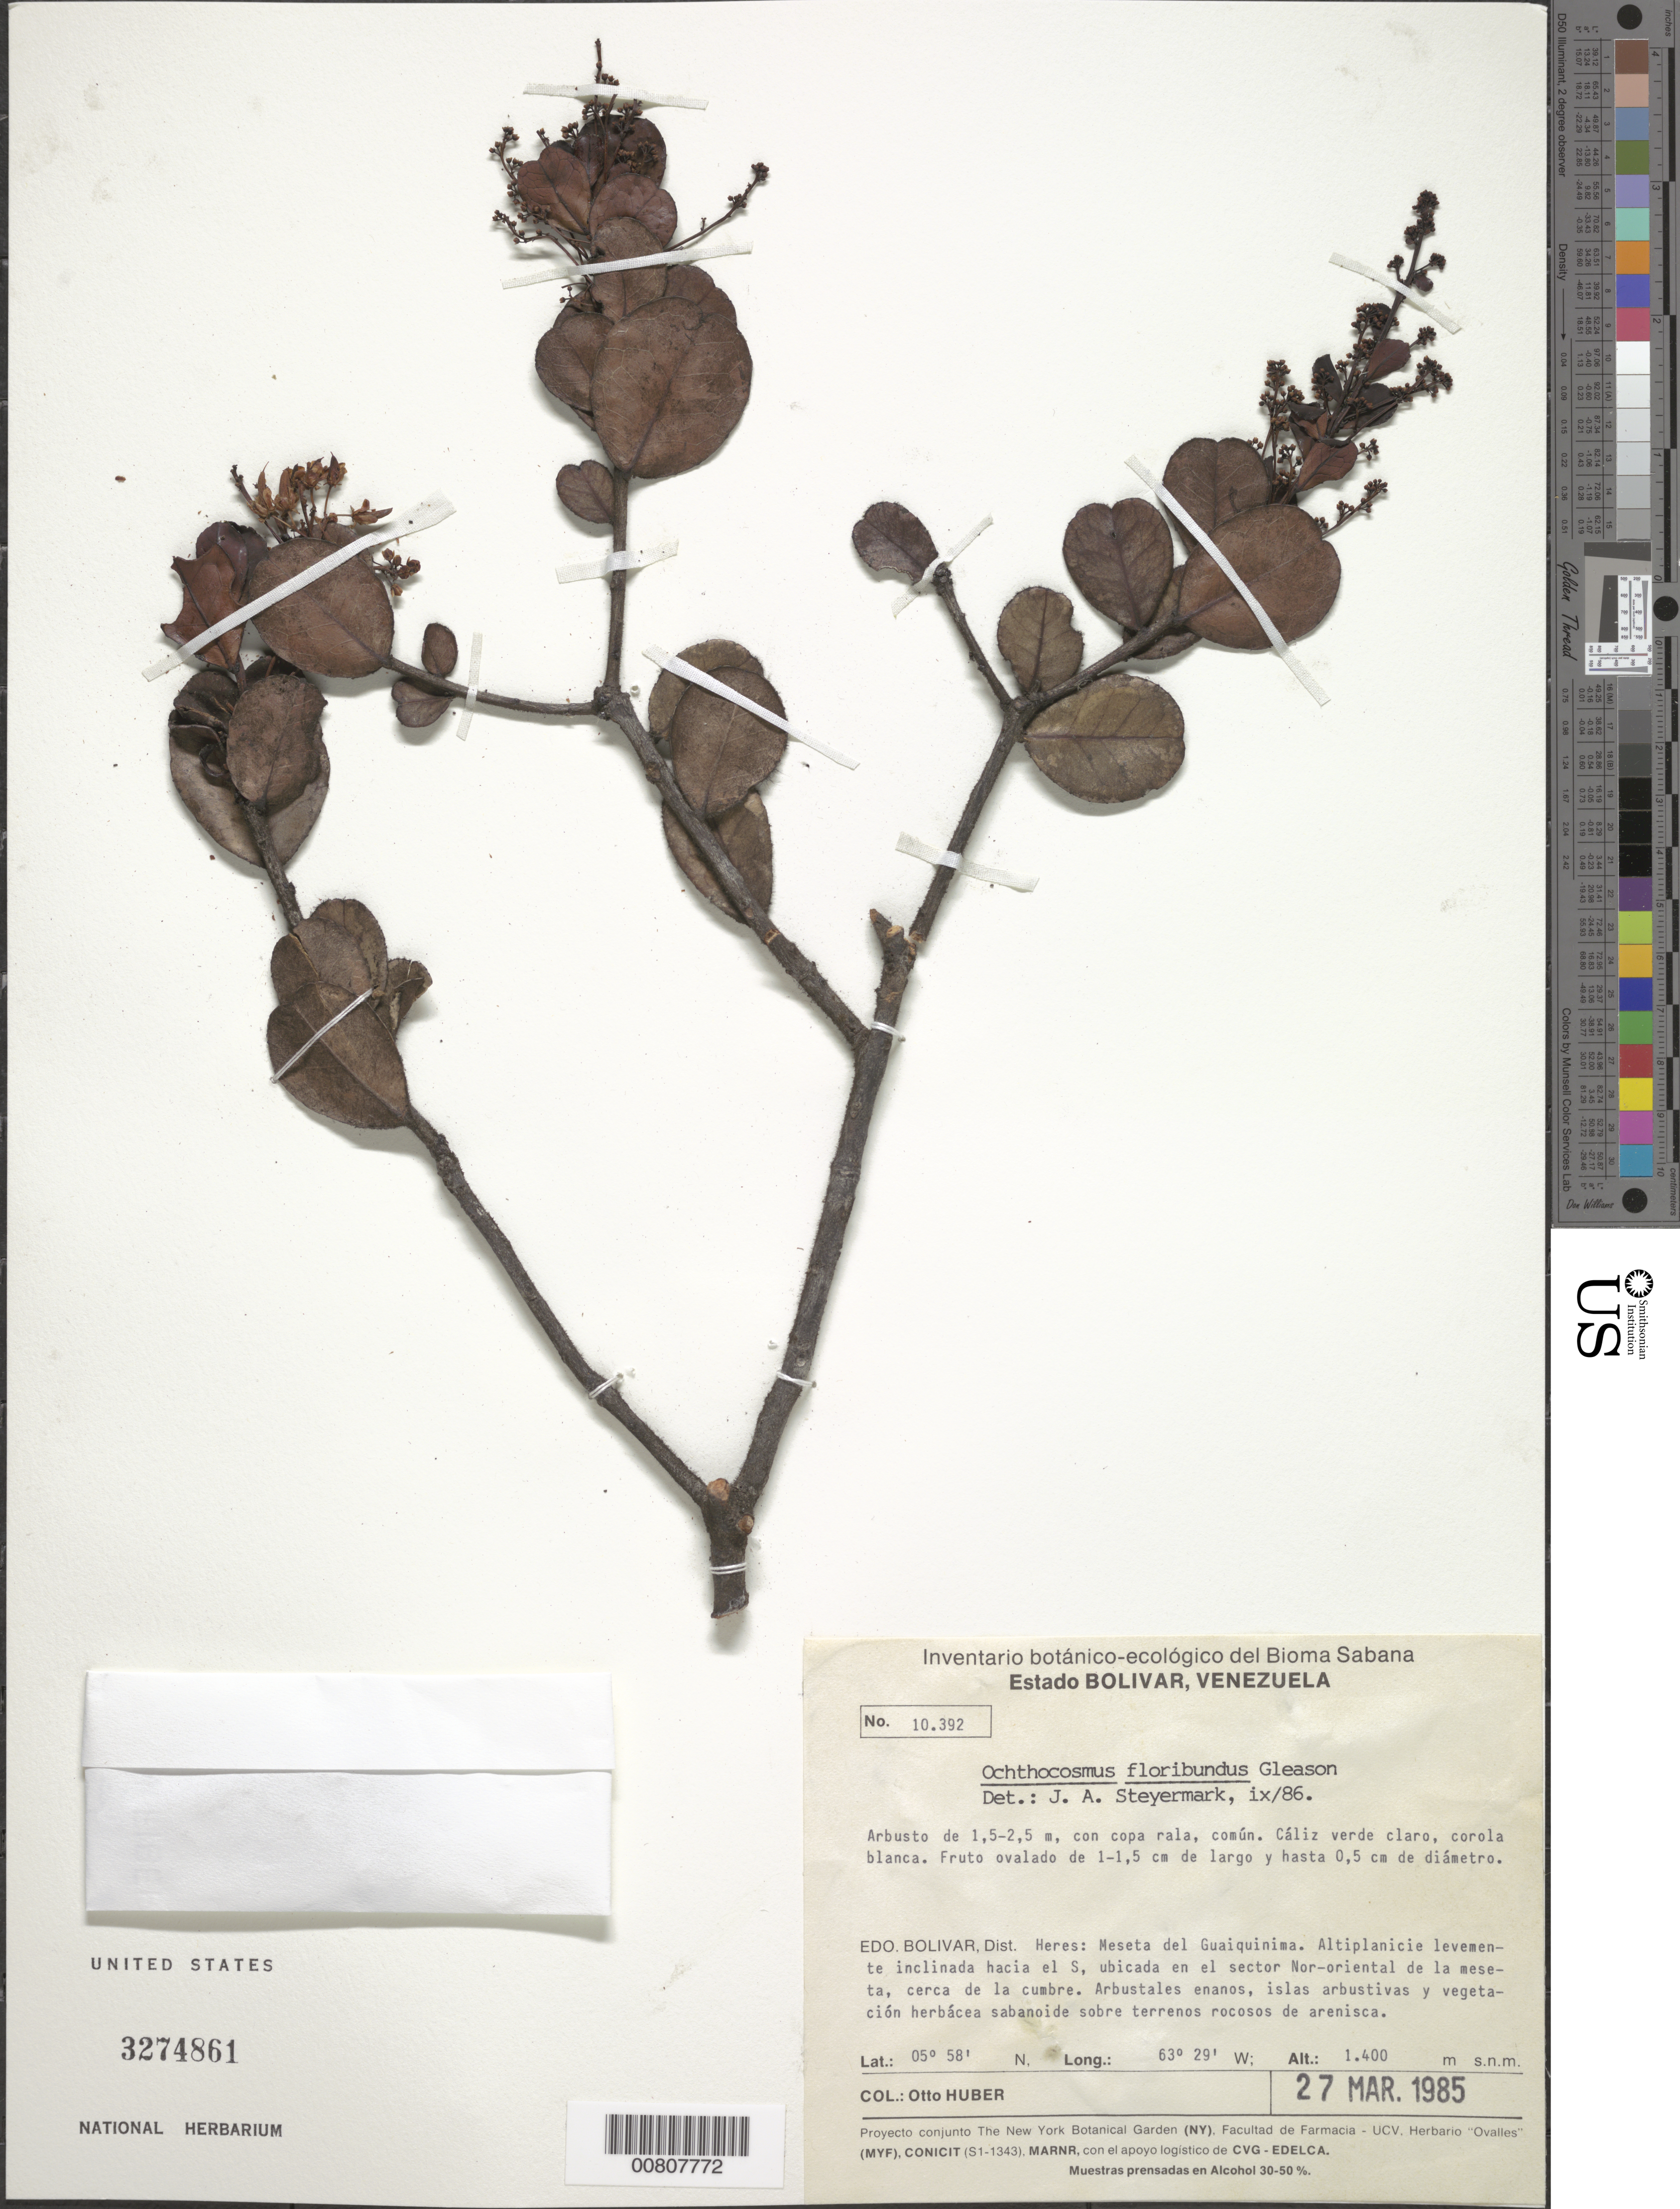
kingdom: Plantae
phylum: Tracheophyta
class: Magnoliopsida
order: Malpighiales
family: Ixonanthaceae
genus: Ochthocosmus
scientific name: Ochthocosmus floribundus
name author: Gleason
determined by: Steyermark, Julian A., (VEN)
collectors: O. Huber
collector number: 10392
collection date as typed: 27-Mar-85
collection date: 1985-03-27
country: Venezuela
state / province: Bolívar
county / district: Heres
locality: Meseta del Guaiquinima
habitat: Arbustales enanos, islas arbustivas y vegetación herbácea sabanoide sobre terrenos rocosos de arenisca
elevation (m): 1400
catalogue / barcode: US 3274861